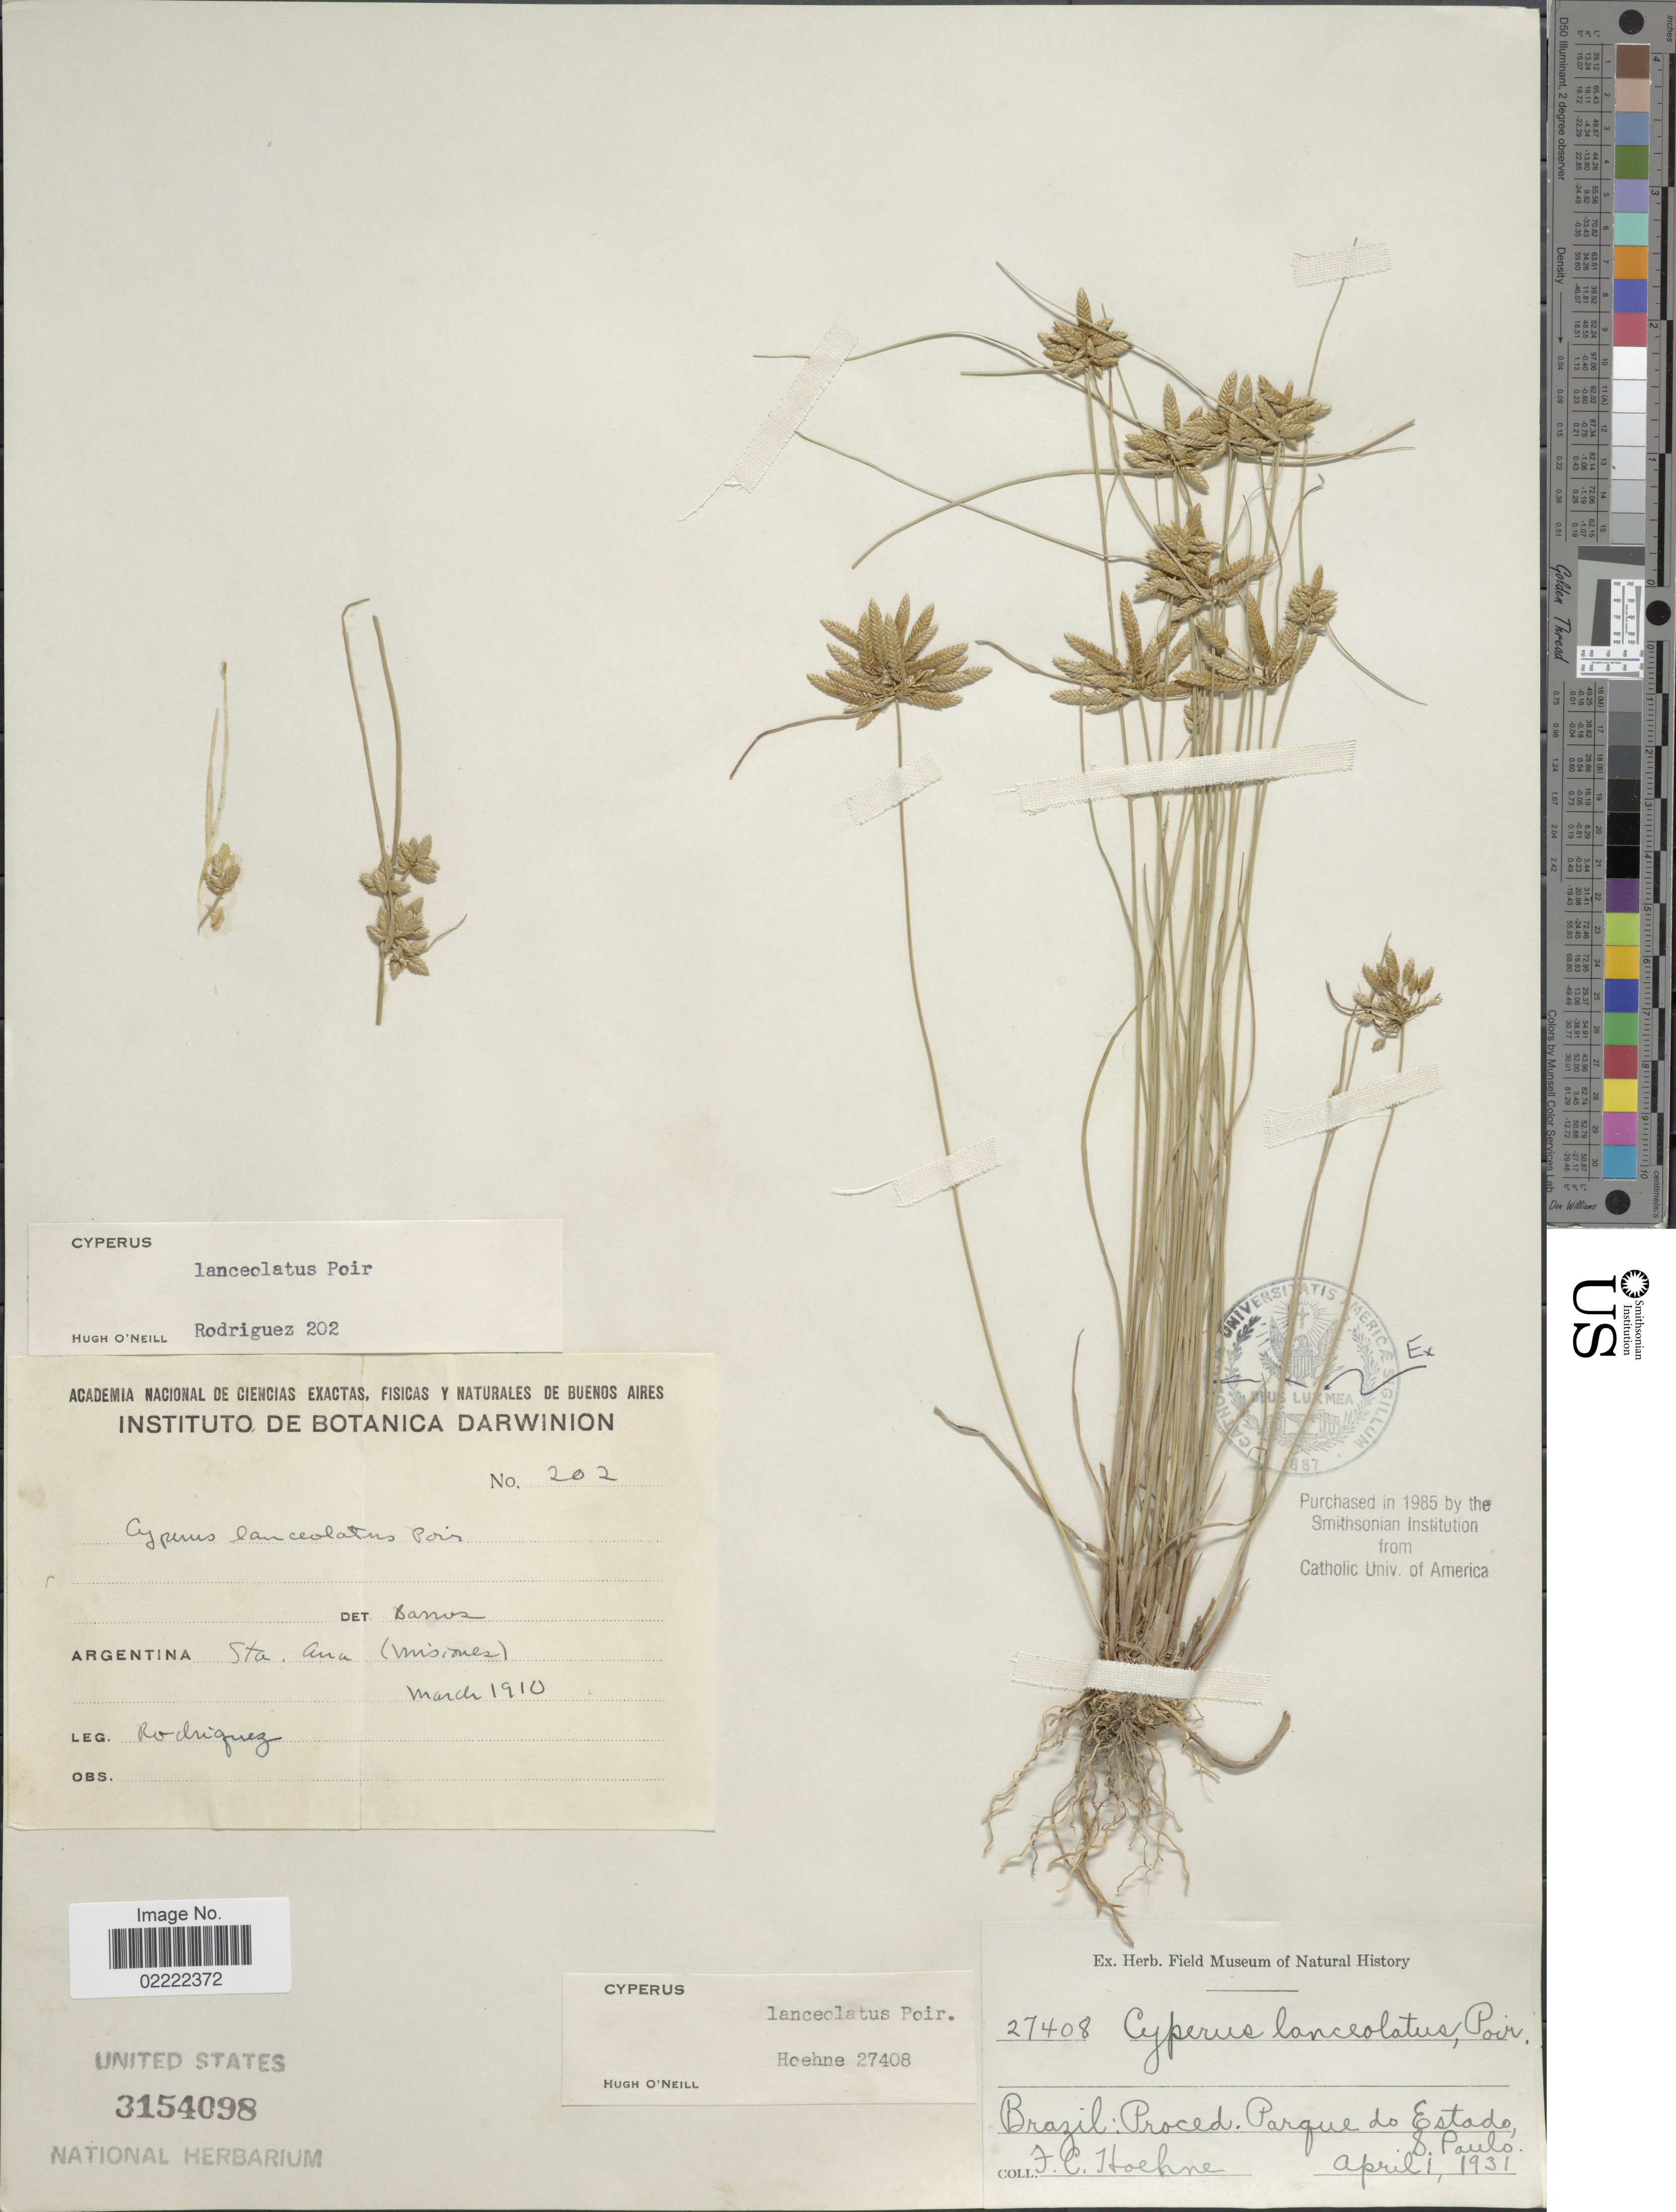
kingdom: Plantae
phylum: Tracheophyta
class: Liliopsida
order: Poales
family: Cyperaceae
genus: Cyperus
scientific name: Cyperus lanceolatus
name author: Poir.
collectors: F. C. Hoehne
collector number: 27408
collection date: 1931-04-01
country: Brazil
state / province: São Paulo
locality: Proced. Parque do Estado, S. Paulo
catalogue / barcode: US 3154098